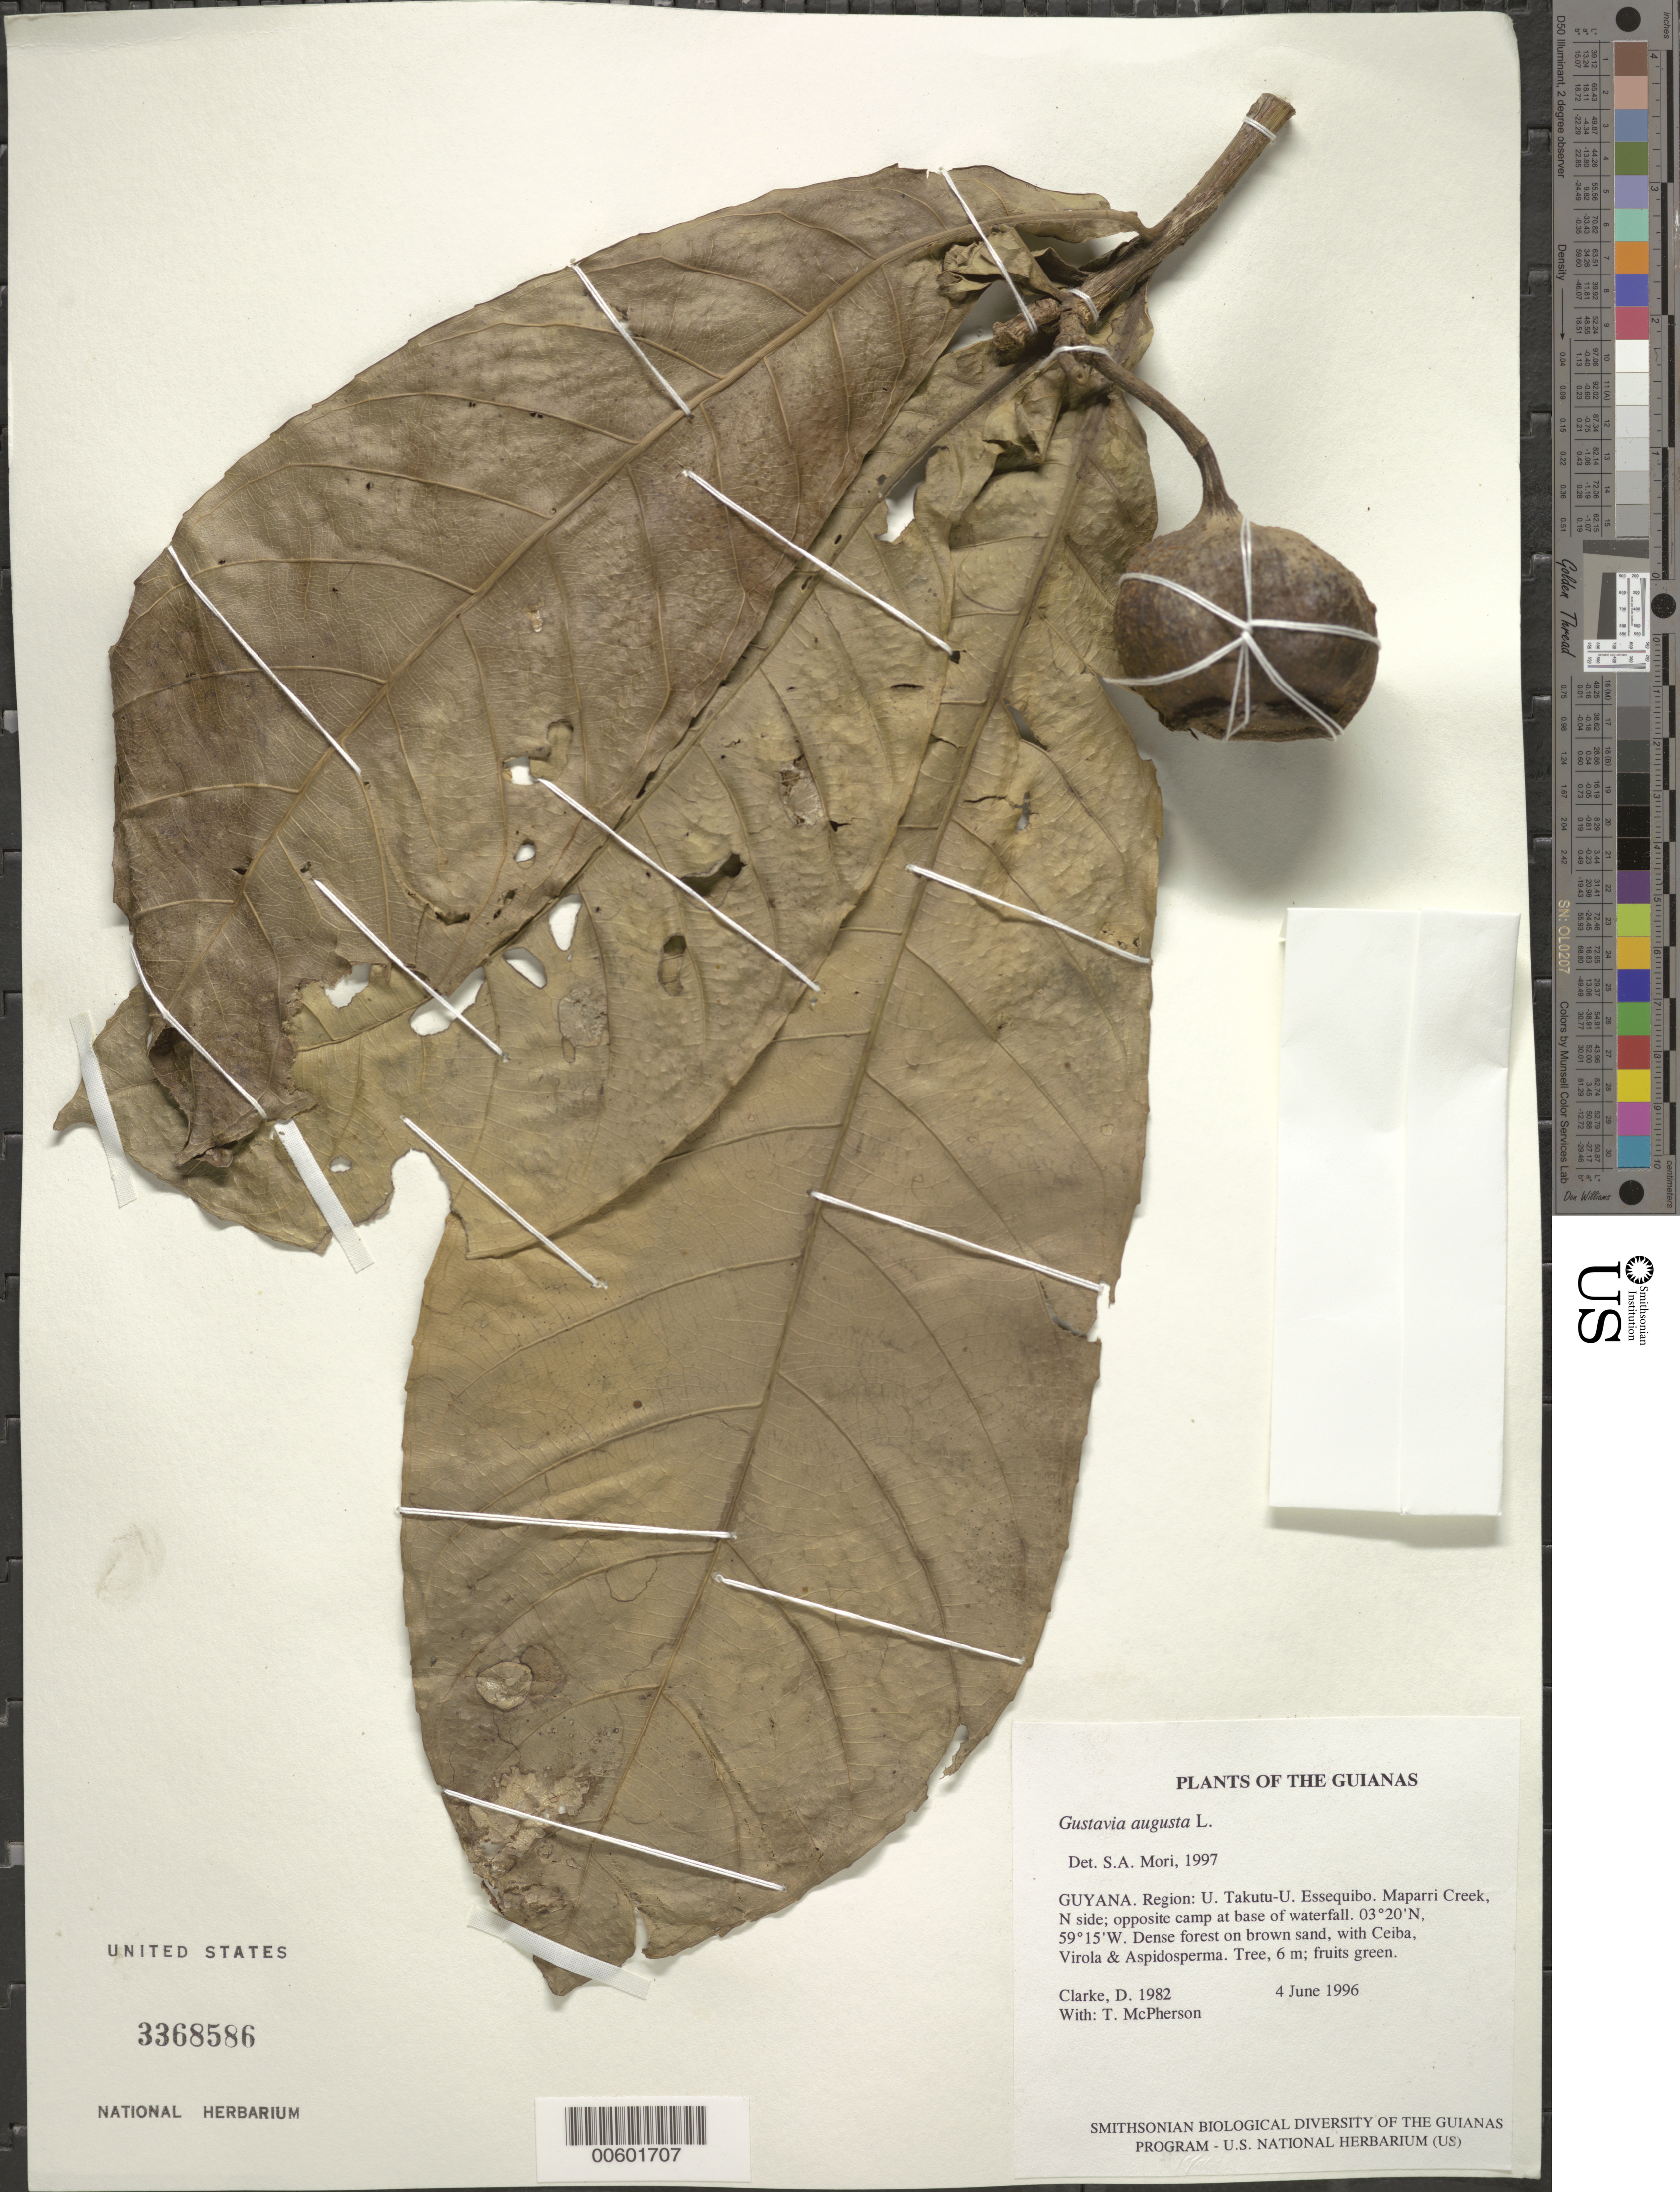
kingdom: Plantae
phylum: Tracheophyta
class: Magnoliopsida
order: Ericales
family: Lecythidaceae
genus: Gustavia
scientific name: Gustavia augusta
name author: L.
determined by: Mori, Scott A.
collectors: H. D. Clarke & T. McPherson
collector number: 1982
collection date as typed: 5 June 1996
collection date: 1996-06-05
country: Guyana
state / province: U. Takutu-U. Essequibo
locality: Maparri Creek, N side; opposite camp at base of waterfall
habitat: Streamside vegetation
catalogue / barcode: US 3368586